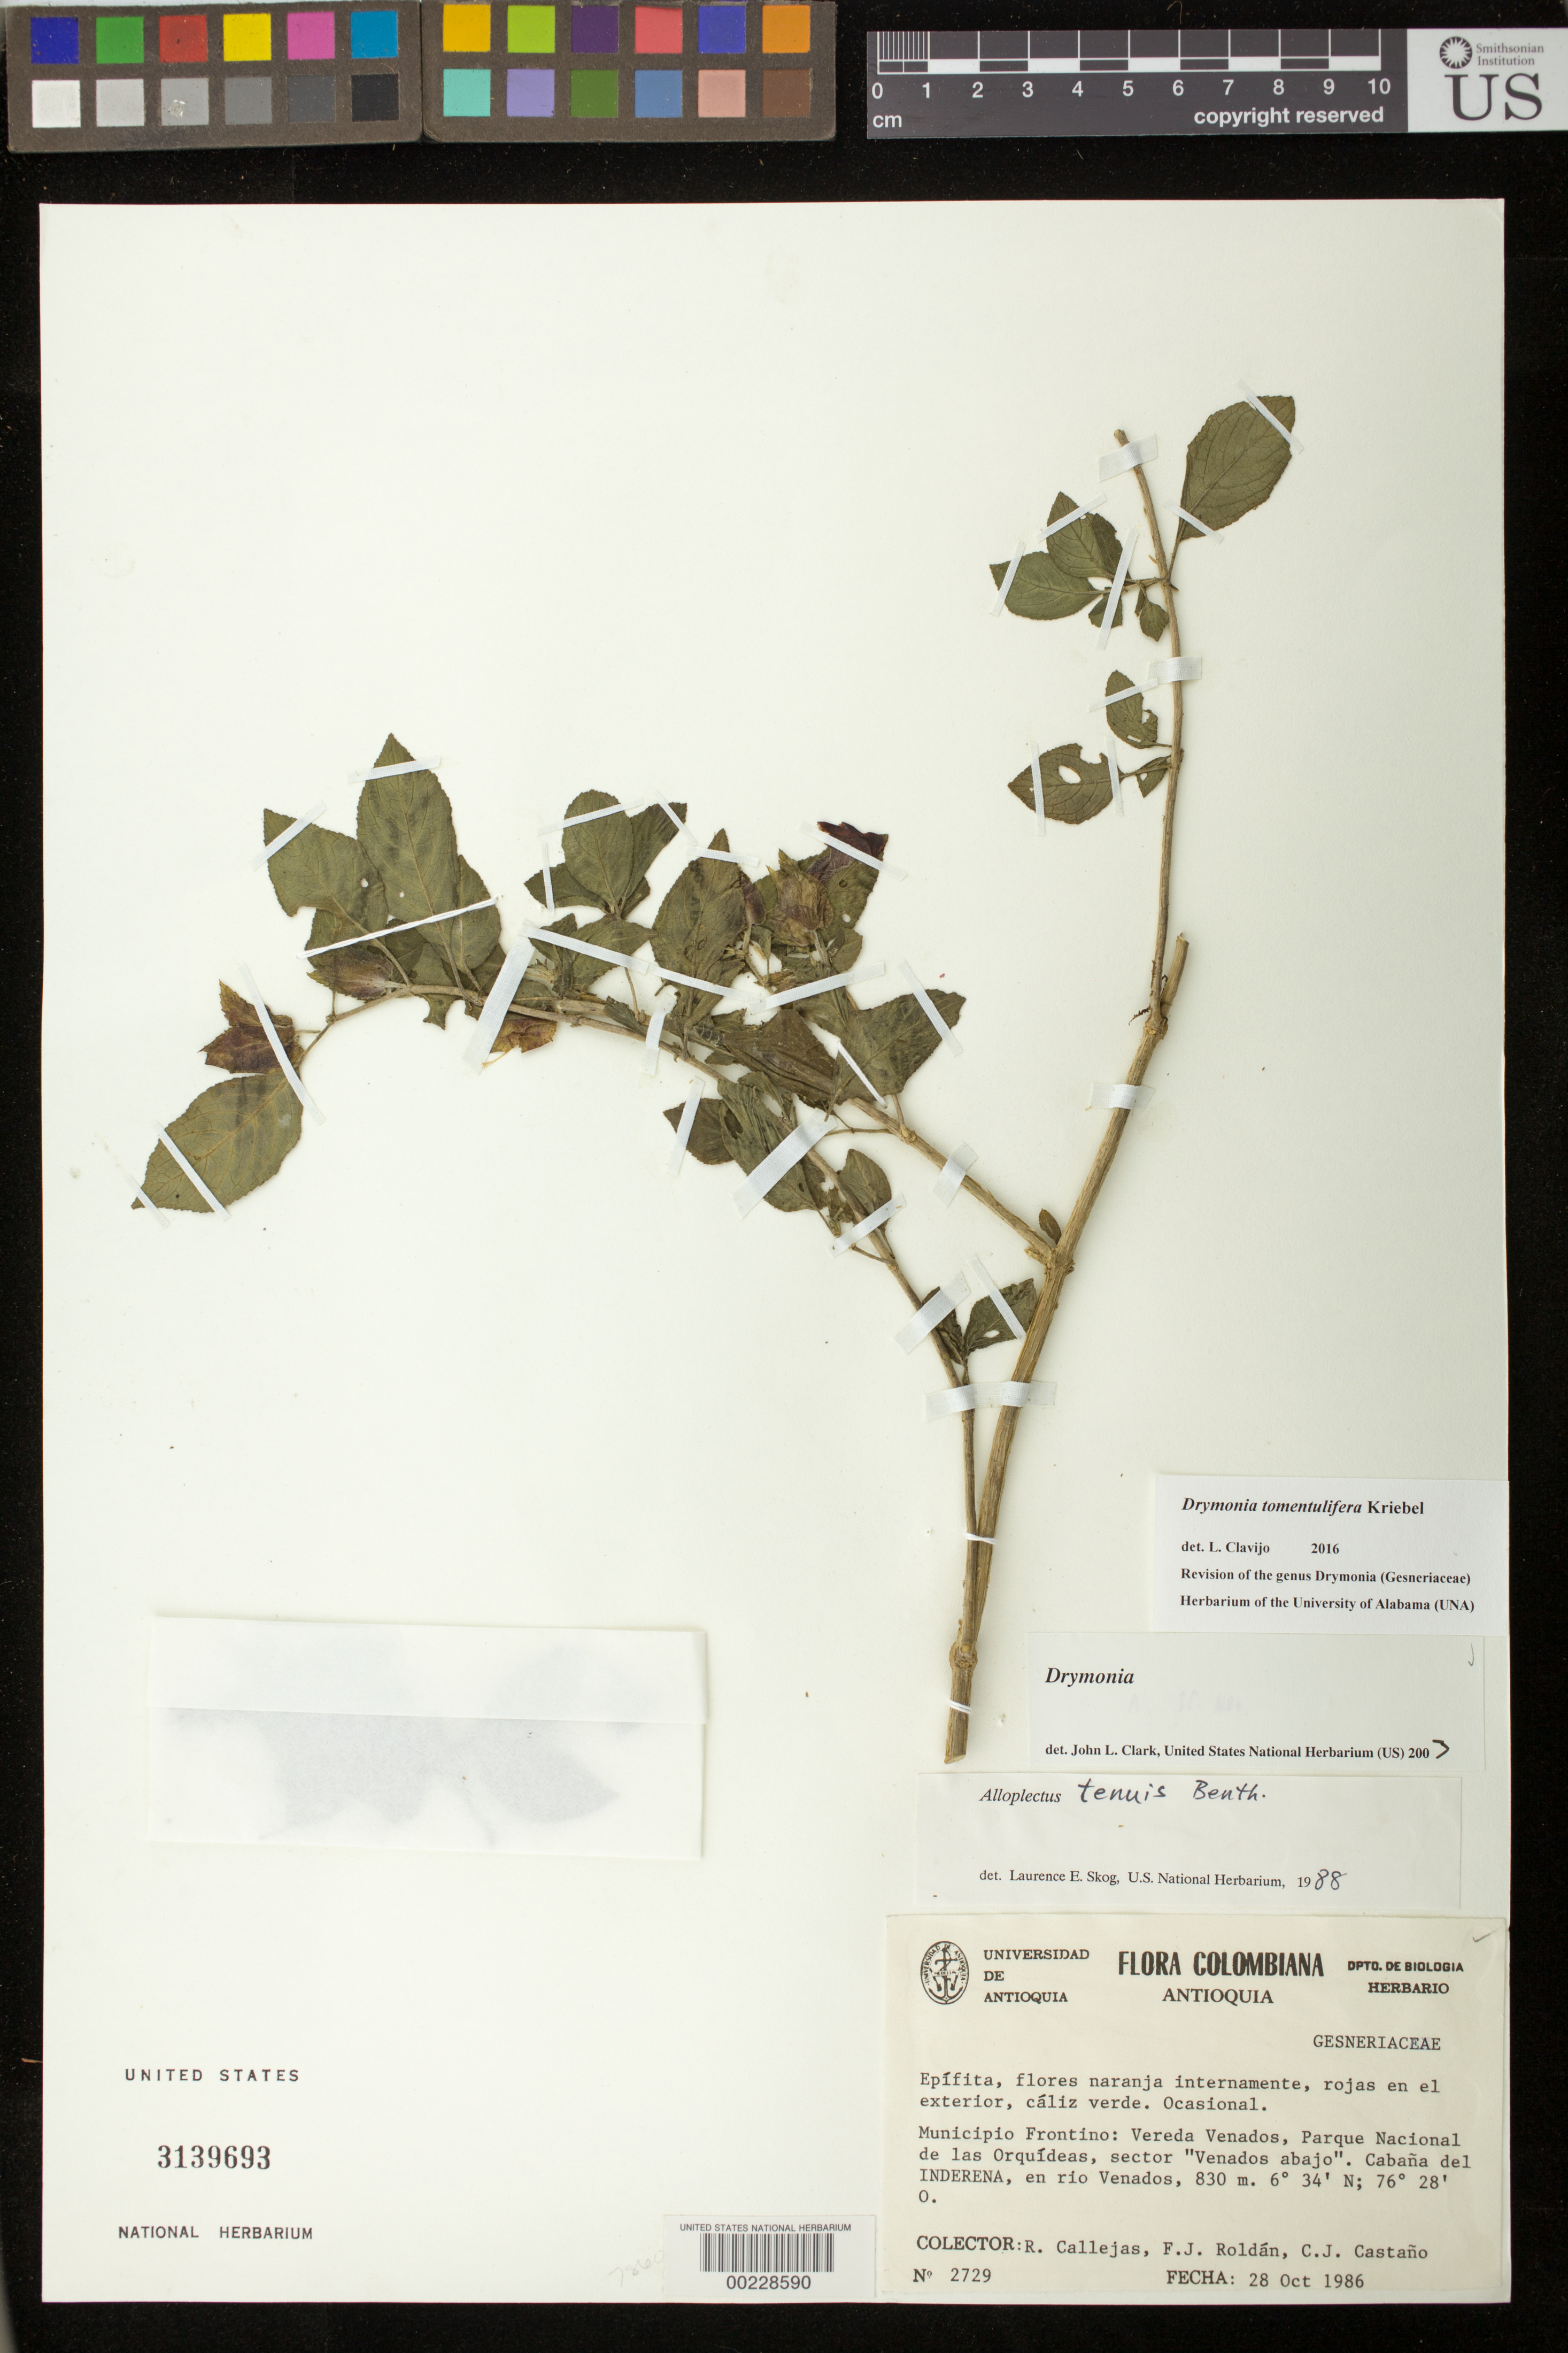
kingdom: Plantae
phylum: Tracheophyta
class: Magnoliopsida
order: Lamiales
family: Gesneriaceae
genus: Drymonia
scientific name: Drymonia tomentulifera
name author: Kriebel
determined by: Clavijo, L.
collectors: R. Callejas, F. J. Roldán & C. Castaño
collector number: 2729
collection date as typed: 28 Oct 1986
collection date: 1986-10-28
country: Colombia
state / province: Antioquia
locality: Mpio. Frontino: Vereda Venados, Parque Nacional de Las Orquídeas, sector "Venados abajo", Cabaña del INDERENA, en rio Venados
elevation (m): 830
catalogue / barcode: US 3139693